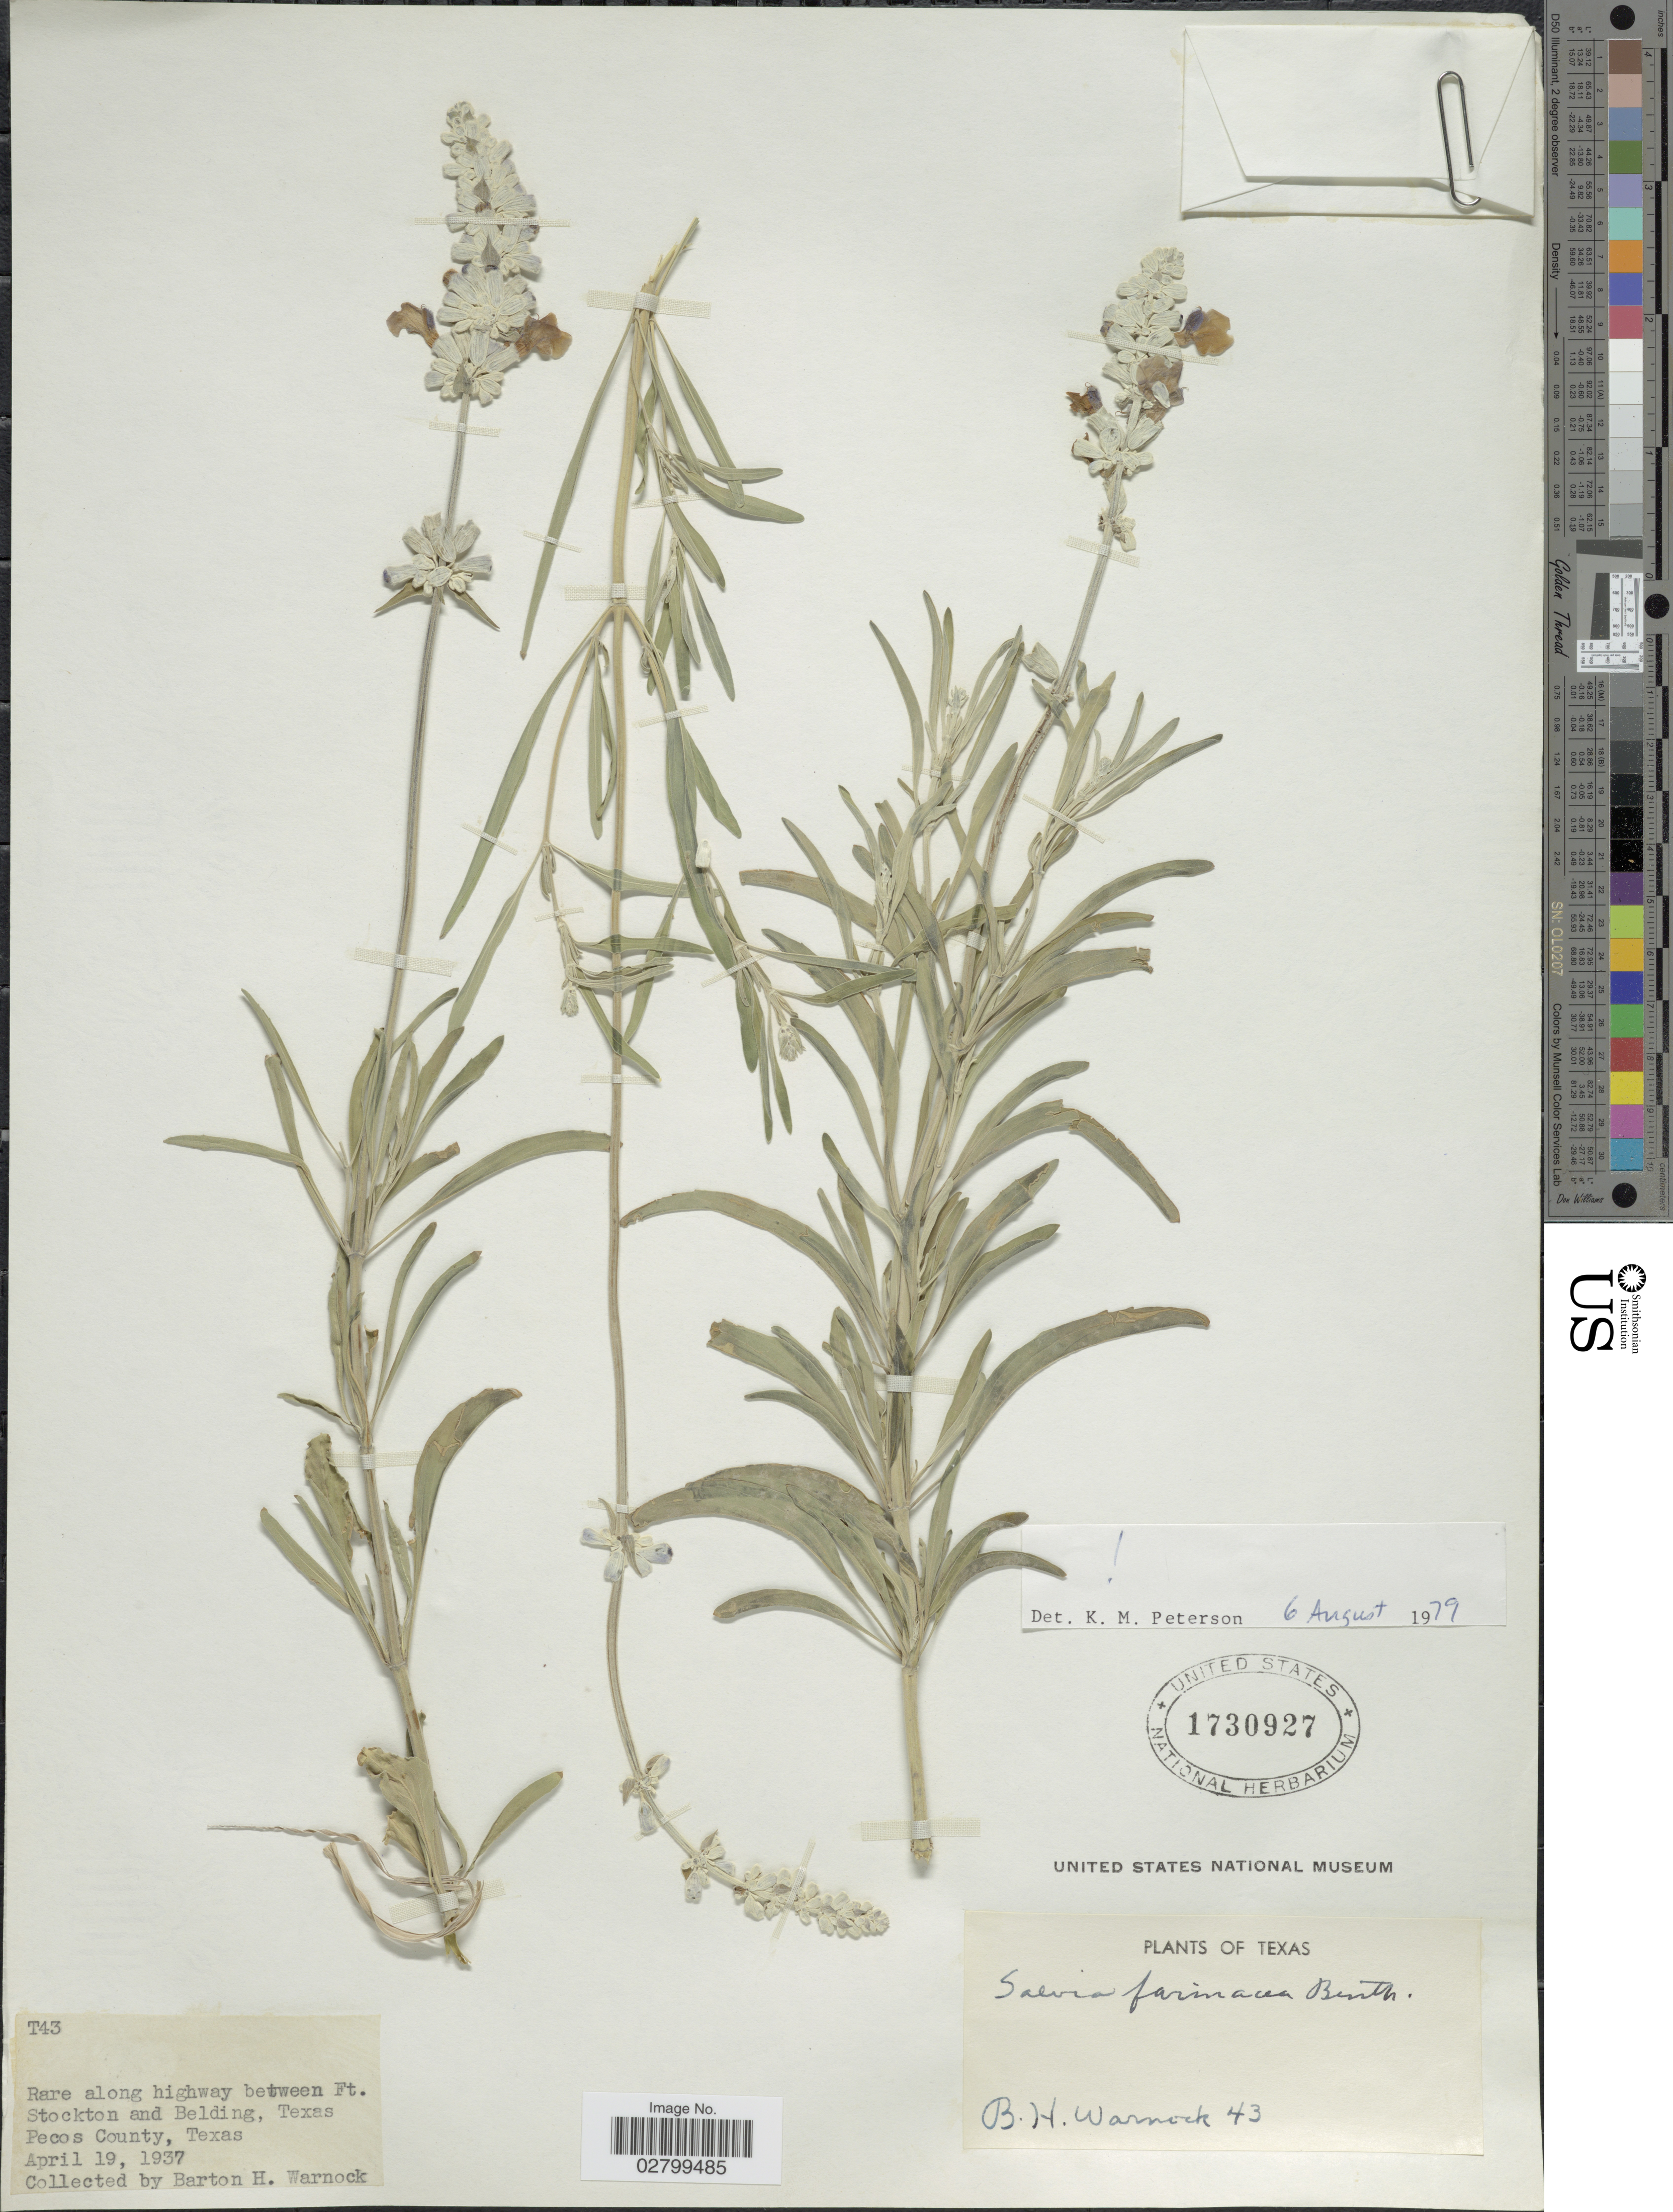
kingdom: Plantae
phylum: Tracheophyta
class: Magnoliopsida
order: Lamiales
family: Lamiaceae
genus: Salvia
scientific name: Salvia farinacea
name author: Benth.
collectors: B. H. Warnock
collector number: T43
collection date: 1937-04-19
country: United States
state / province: Texas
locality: Rare along highway between Ft. Stockton and Belding, Pecos County.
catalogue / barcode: US 1730927